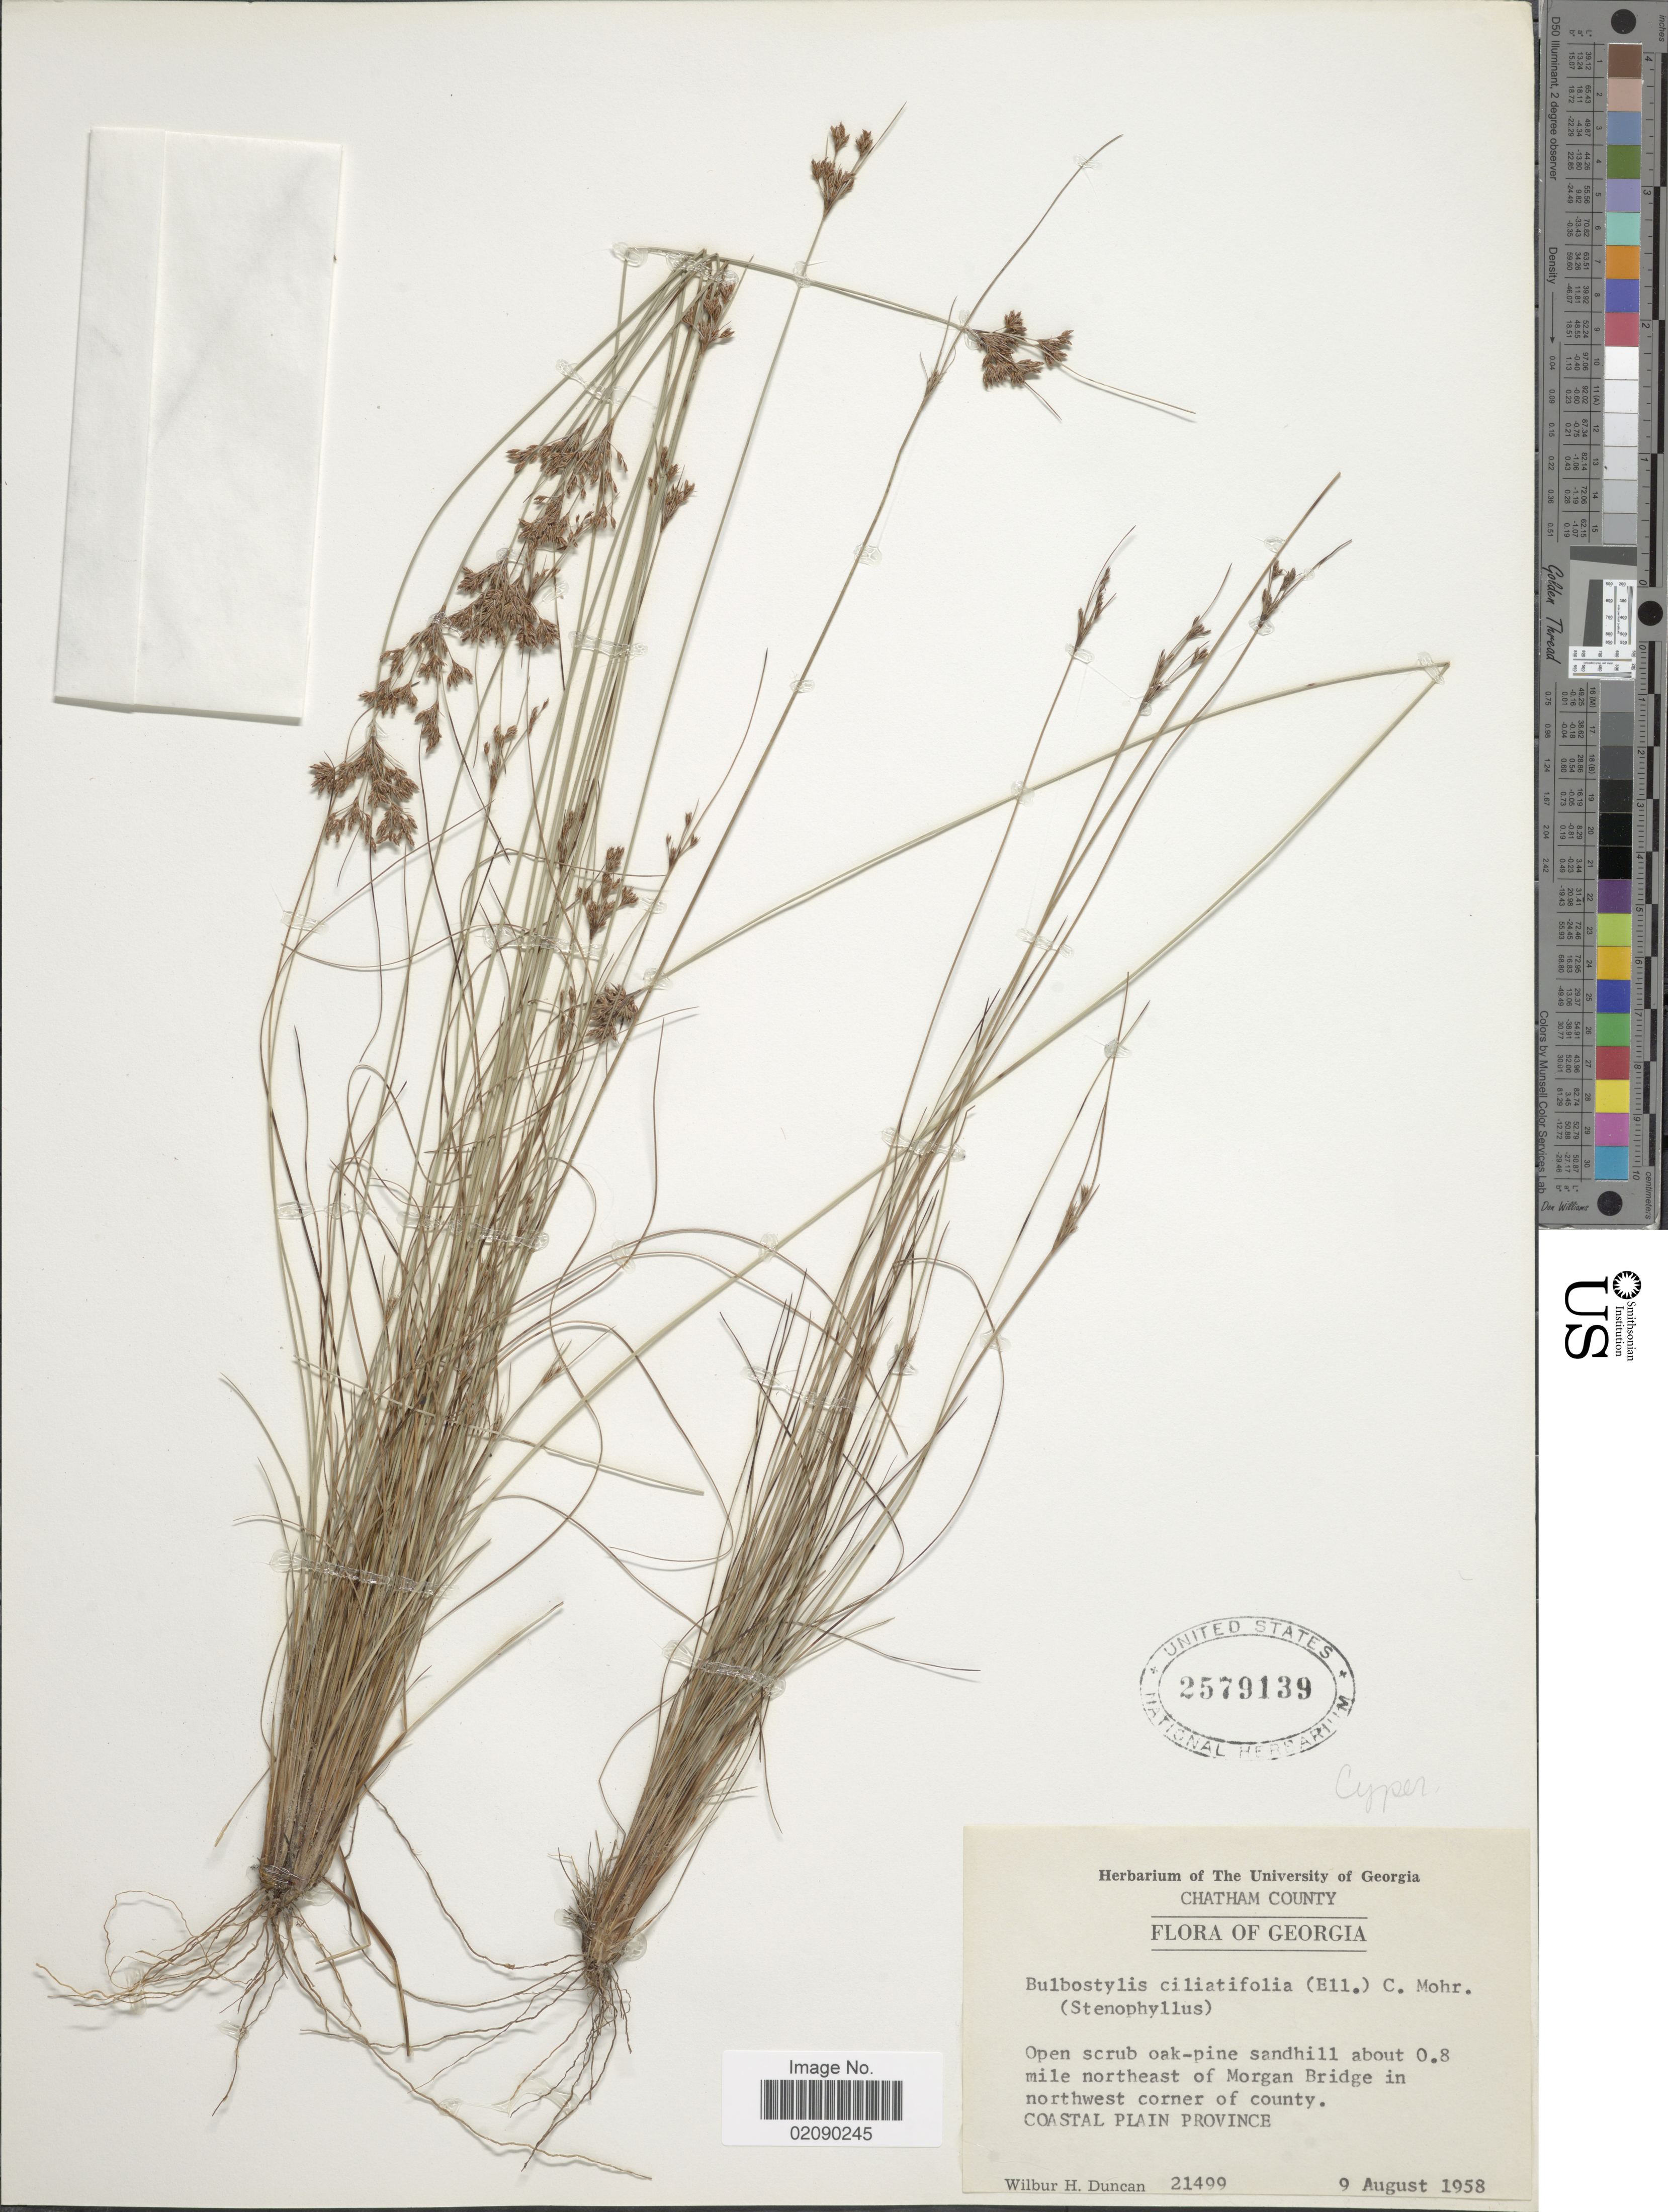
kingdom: Plantae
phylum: Tracheophyta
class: Liliopsida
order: Poales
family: Cyperaceae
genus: Bulbostylis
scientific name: Bulbostylis ciliatifolia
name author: (Elliott) Fernald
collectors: W. H. Duncan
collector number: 21499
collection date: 1958-08-09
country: United States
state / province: Georgia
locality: Chatham County. about 0.8 mile northeast of Morgan Bridge in northwest corner of county. Coastal Plain Province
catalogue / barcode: US 2579139